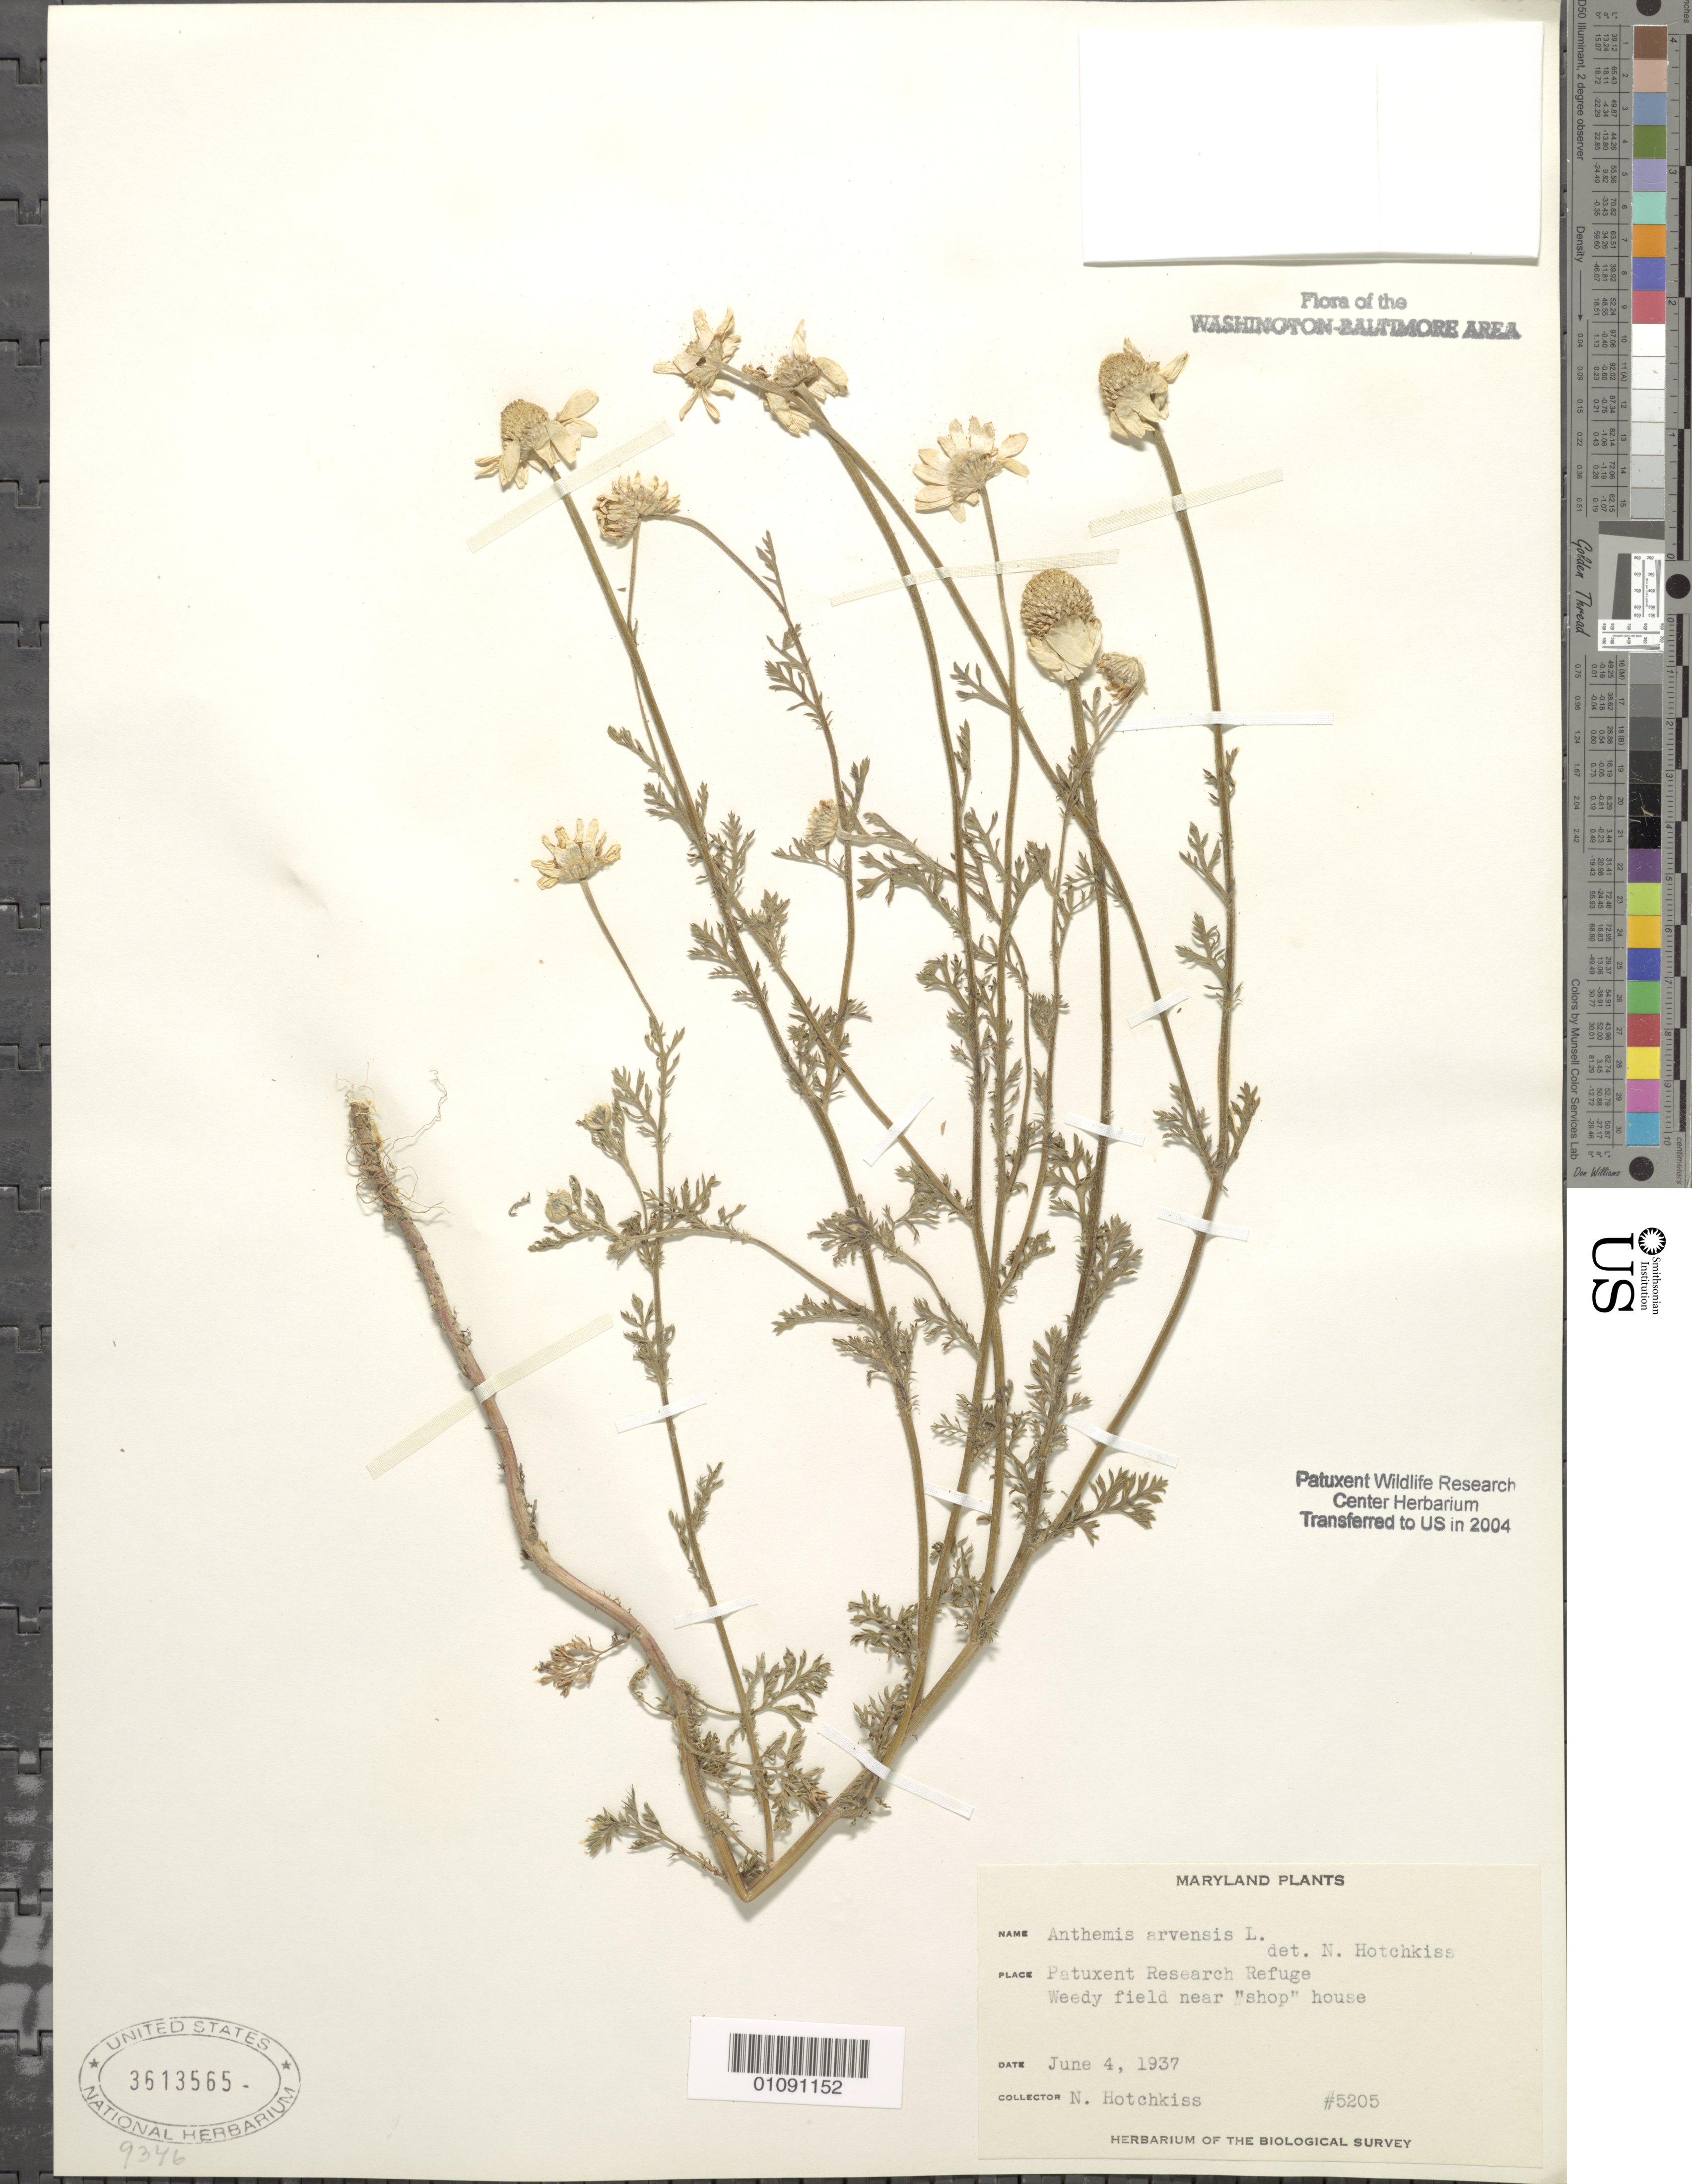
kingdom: Plantae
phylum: Tracheophyta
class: Magnoliopsida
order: Asterales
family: Asteraceae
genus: Anthemis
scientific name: Anthemis arvensis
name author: L.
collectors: N. Hotchkiss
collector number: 5205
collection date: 1937-06-04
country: United States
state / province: Maryland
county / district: Prince George's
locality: Patuxent Wildlife Refuge. Near "shop" house.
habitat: Weedy field.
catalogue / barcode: US 3613565